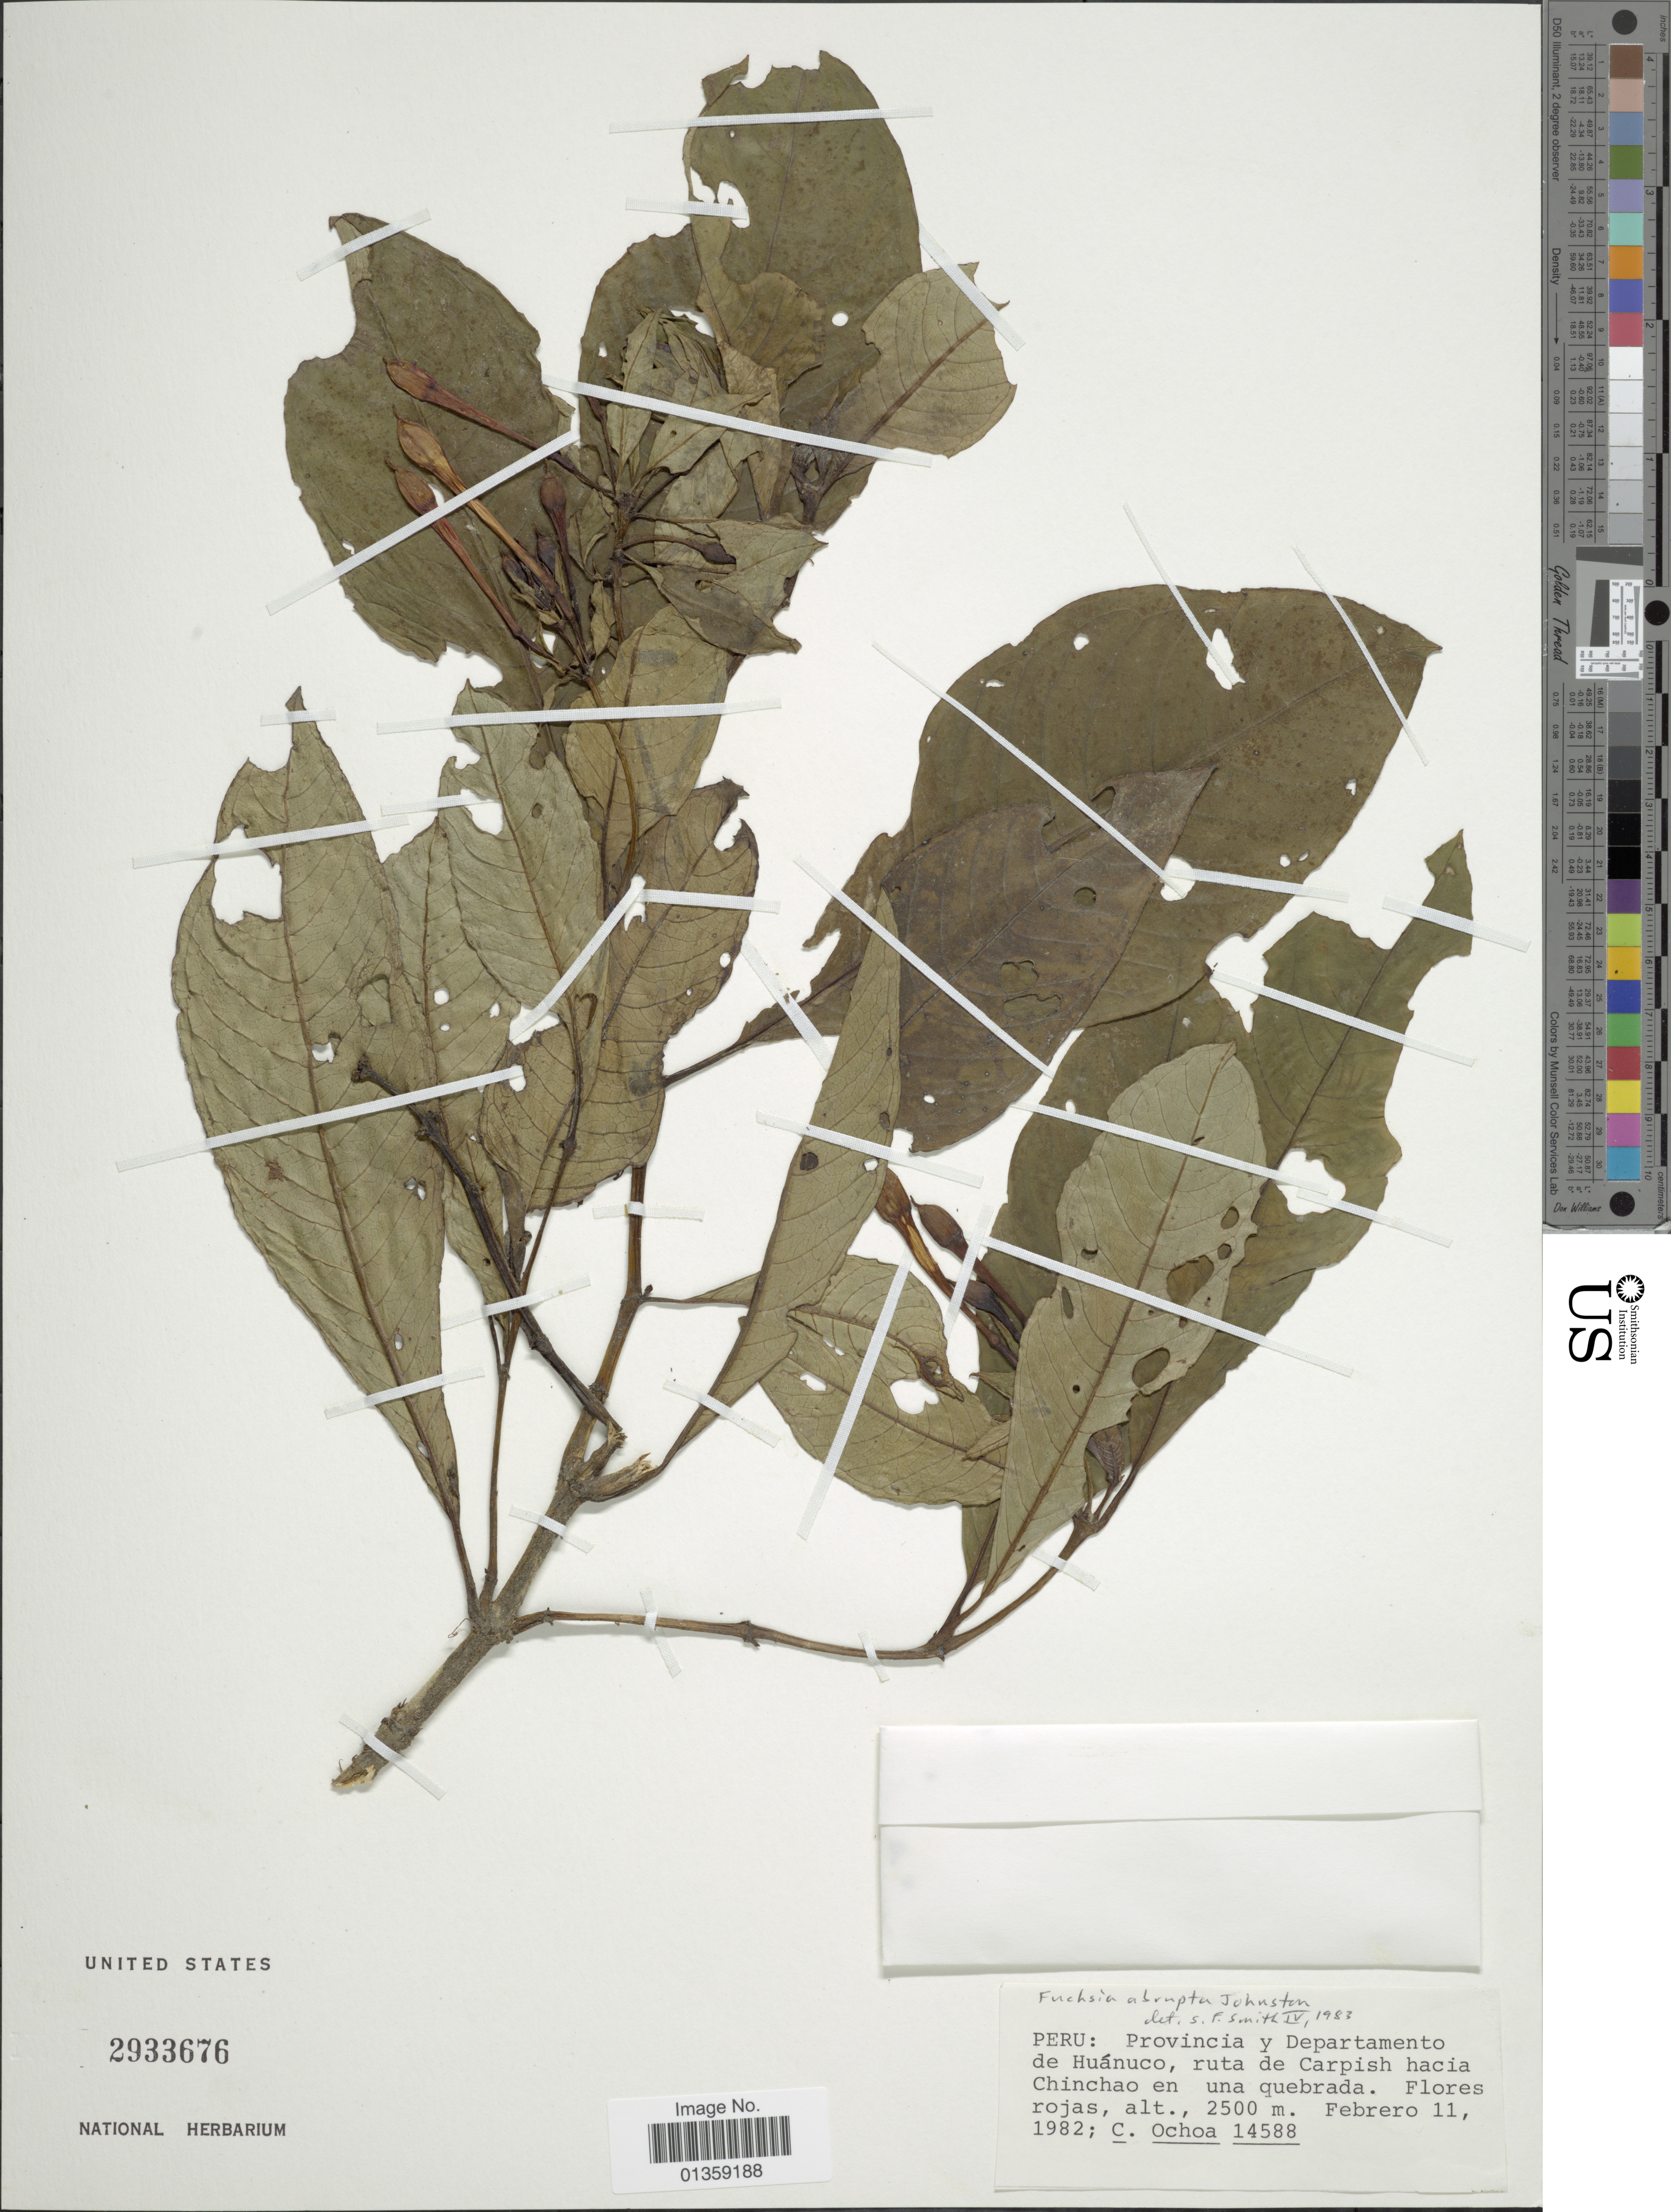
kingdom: Plantae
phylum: Tracheophyta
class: Magnoliopsida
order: Myrtales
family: Onagraceae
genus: Fuchsia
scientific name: Fuchsia abrupta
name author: I.M. Johnst.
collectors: C. Ochoa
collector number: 14588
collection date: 1982-02-11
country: Peru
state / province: Huánuco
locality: Ruta de Carpish hacia Chincao en una quebrada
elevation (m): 2500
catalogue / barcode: US 2933676